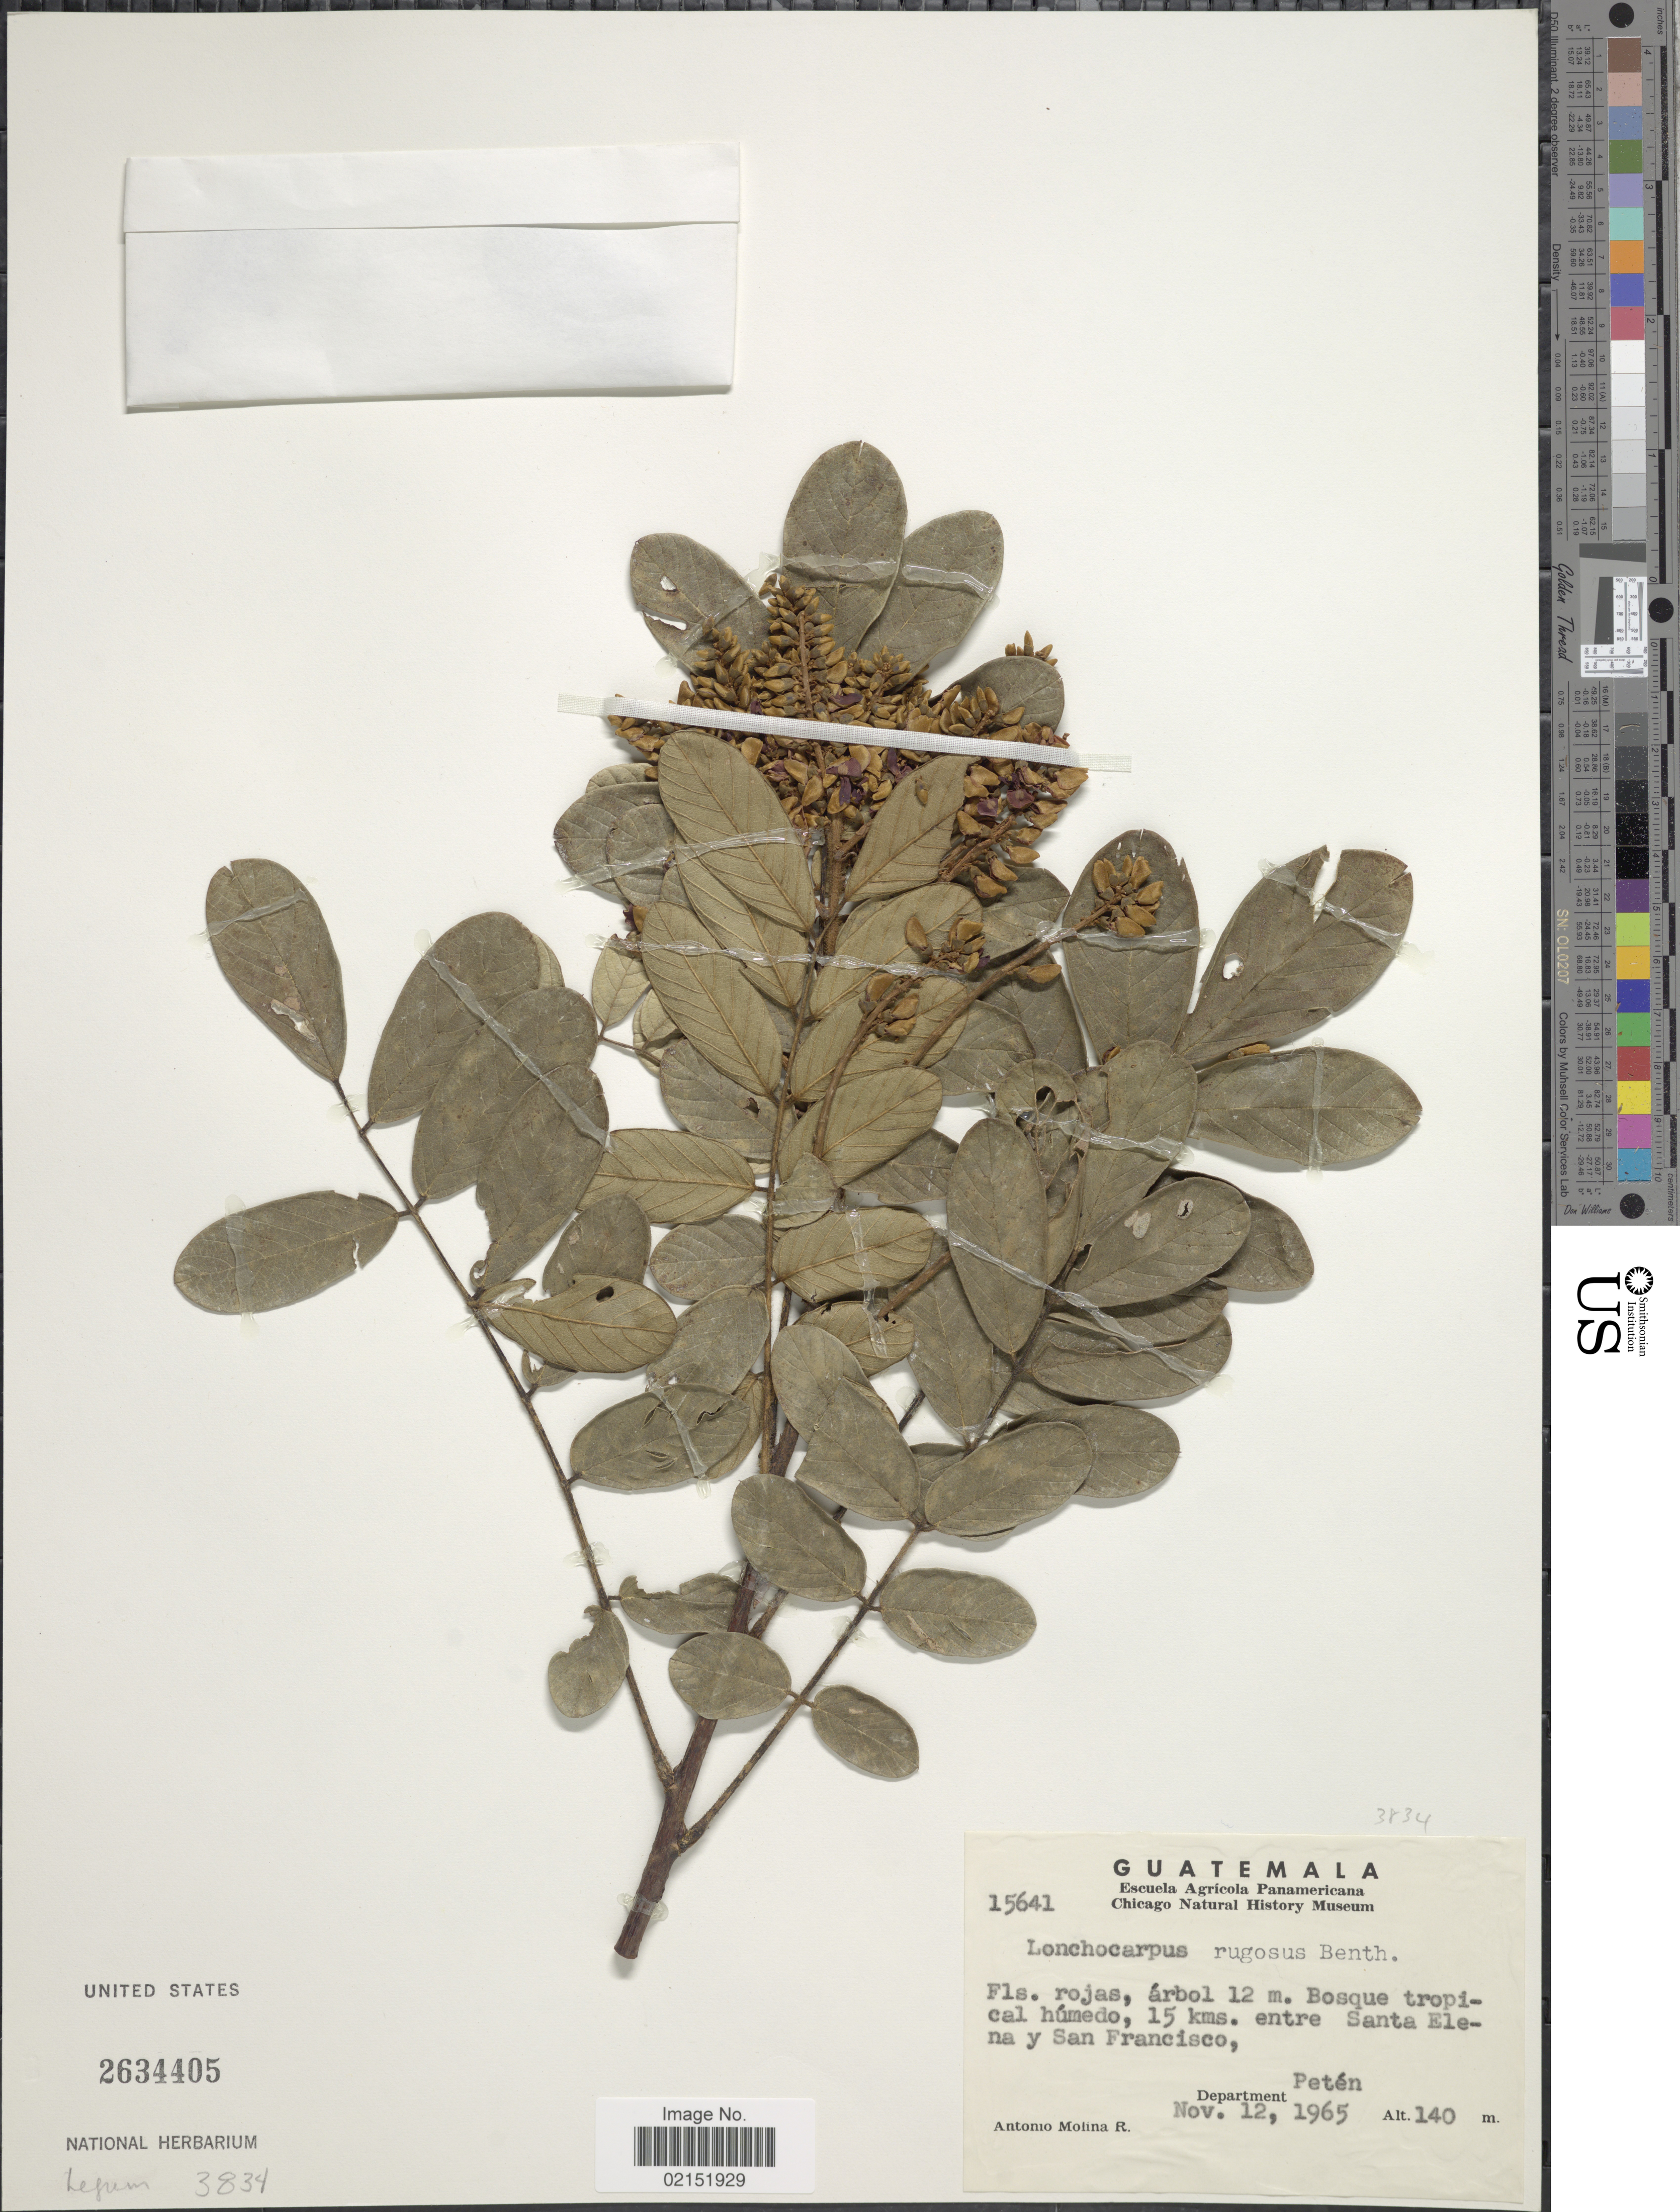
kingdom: Plantae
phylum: Tracheophyta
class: Magnoliopsida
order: Fabales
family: Fabaceae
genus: Lonchocarpus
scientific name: Lonchocarpus rugosus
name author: Benth.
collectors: A. Molina R.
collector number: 15641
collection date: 1965-11-12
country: Guatemala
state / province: El Petén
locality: Bosque tropical humedo, 15 kms. entre Santa Elena y San Francsisco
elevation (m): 140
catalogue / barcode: US 2634405